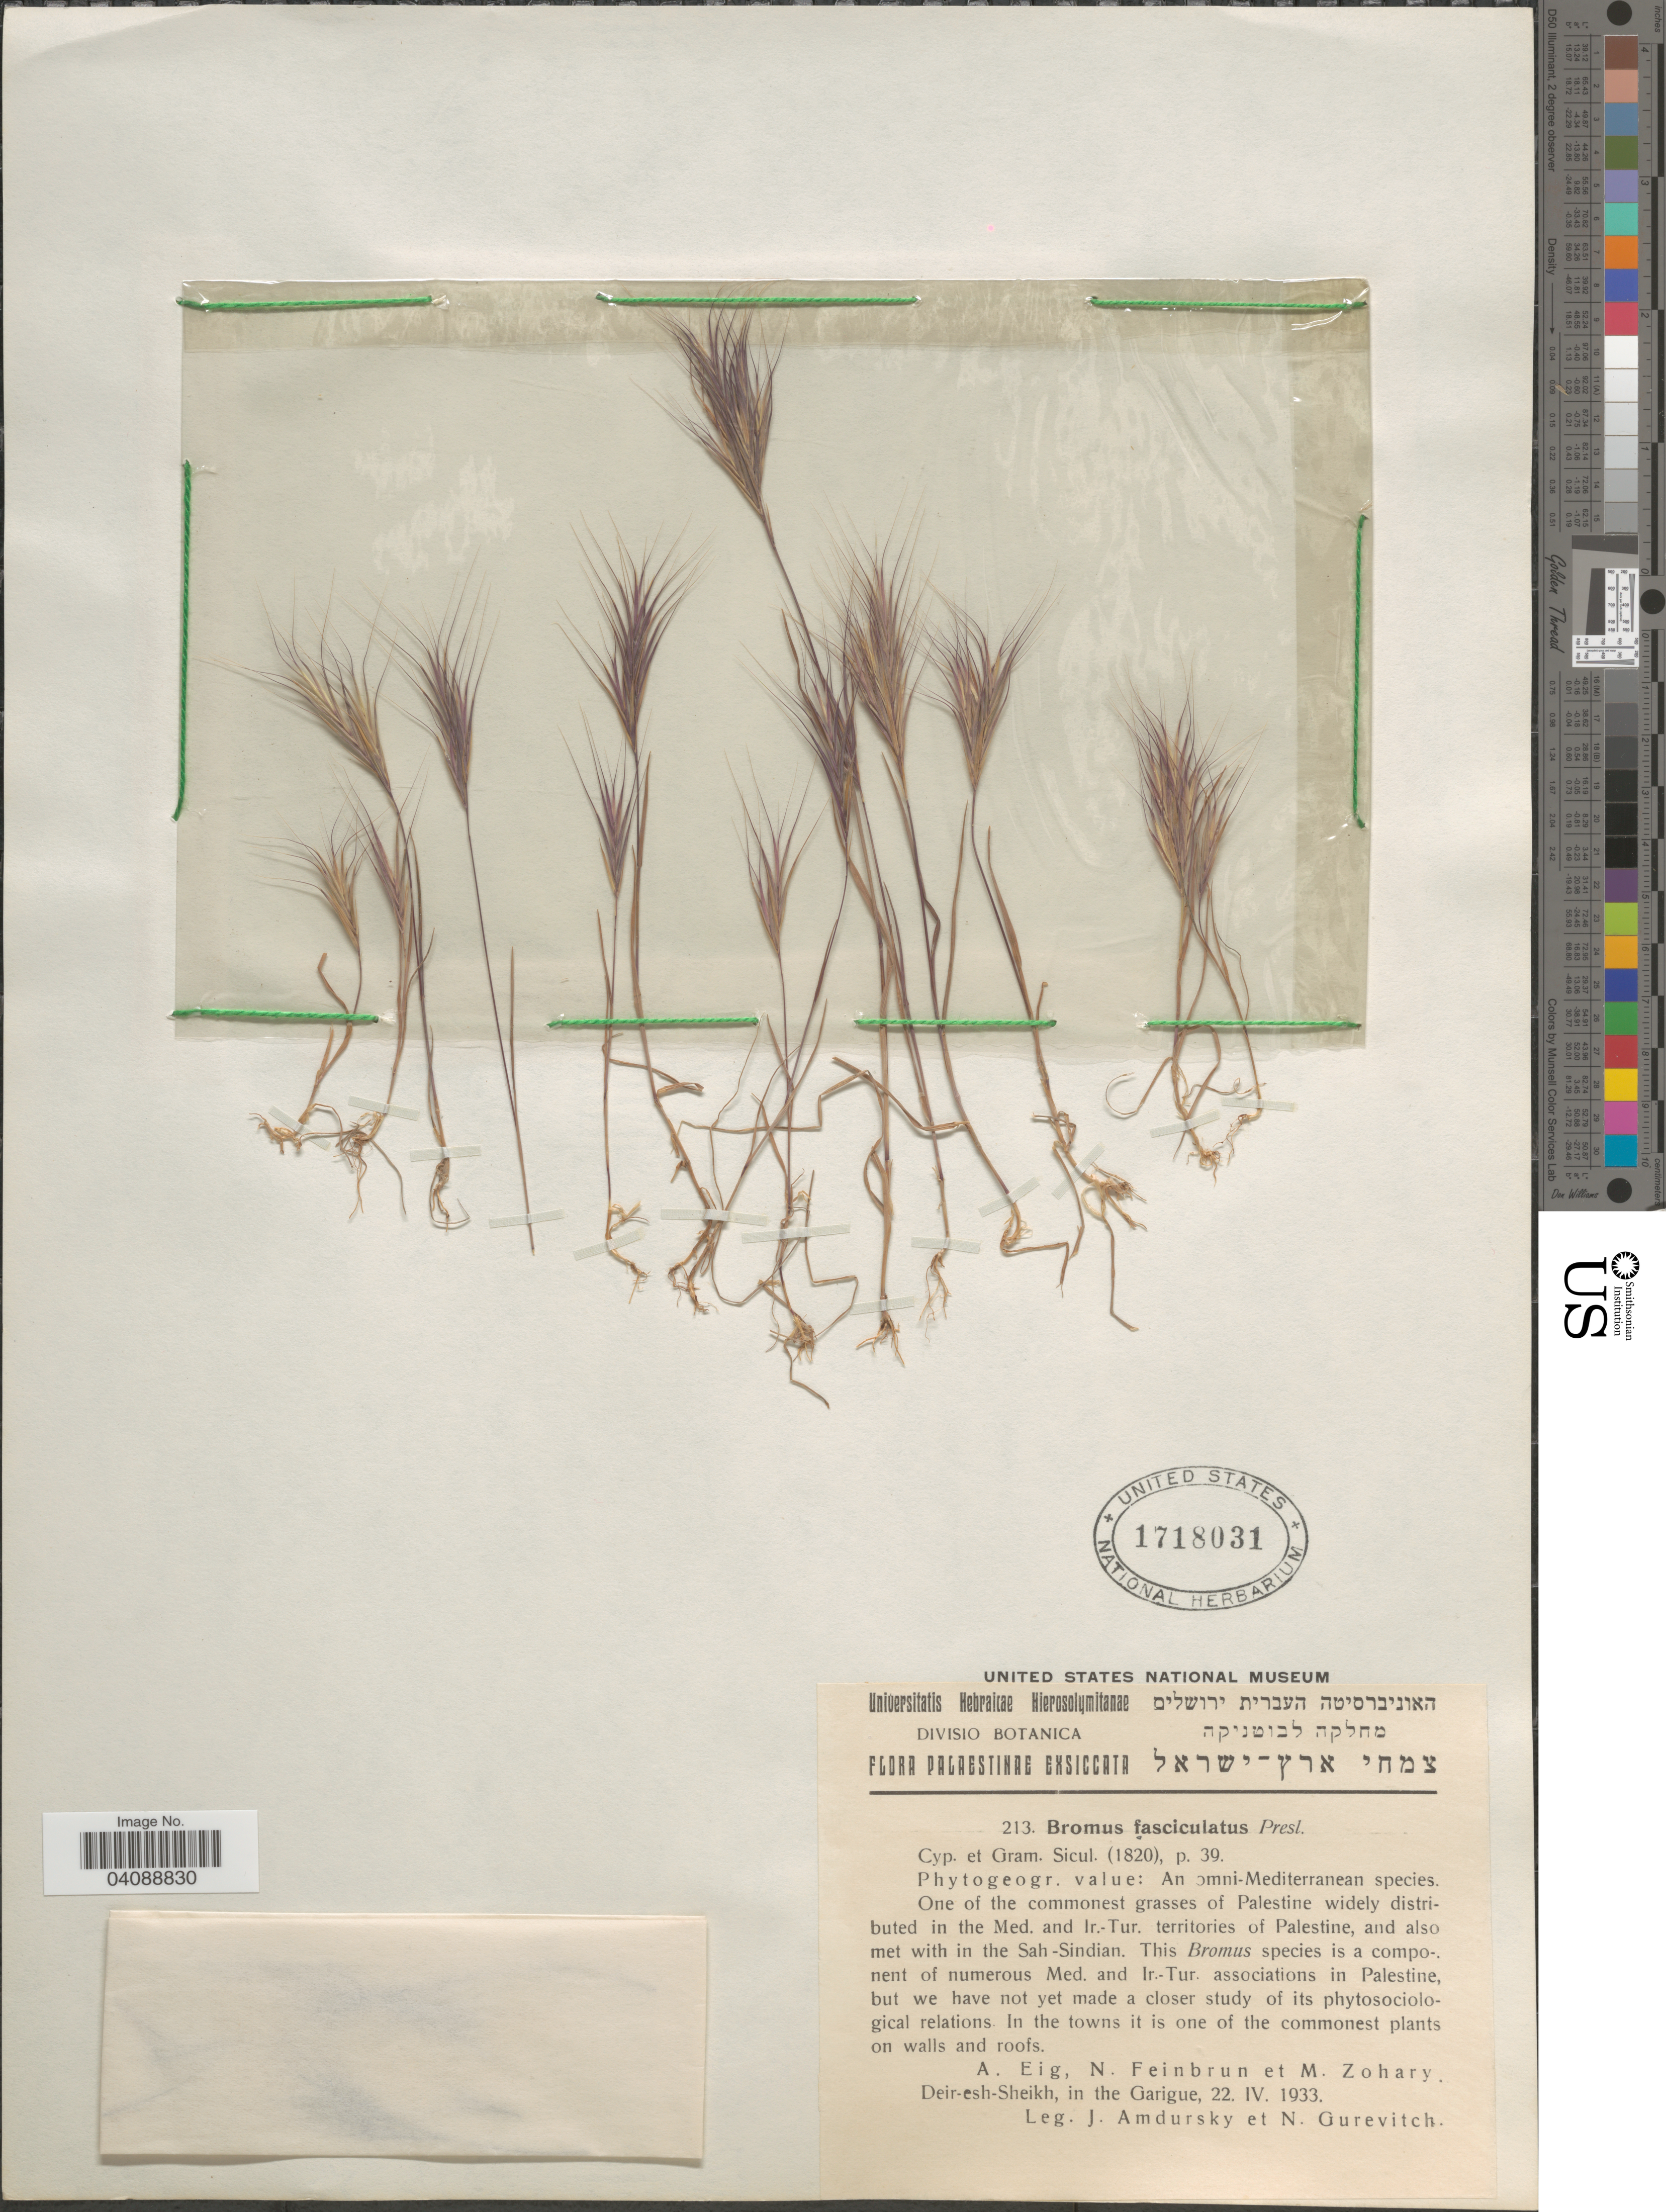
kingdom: Plantae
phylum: Tracheophyta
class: Liliopsida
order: Poales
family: Poaceae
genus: Bromus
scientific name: Bromus fasciculatus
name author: C. Presl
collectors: I. Amdursky & N. Gurevitch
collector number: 213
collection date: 1933-04-22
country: Israel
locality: Palaestinae. Deir-esh-Sheikh, in the Garigue.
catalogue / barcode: US 1718031